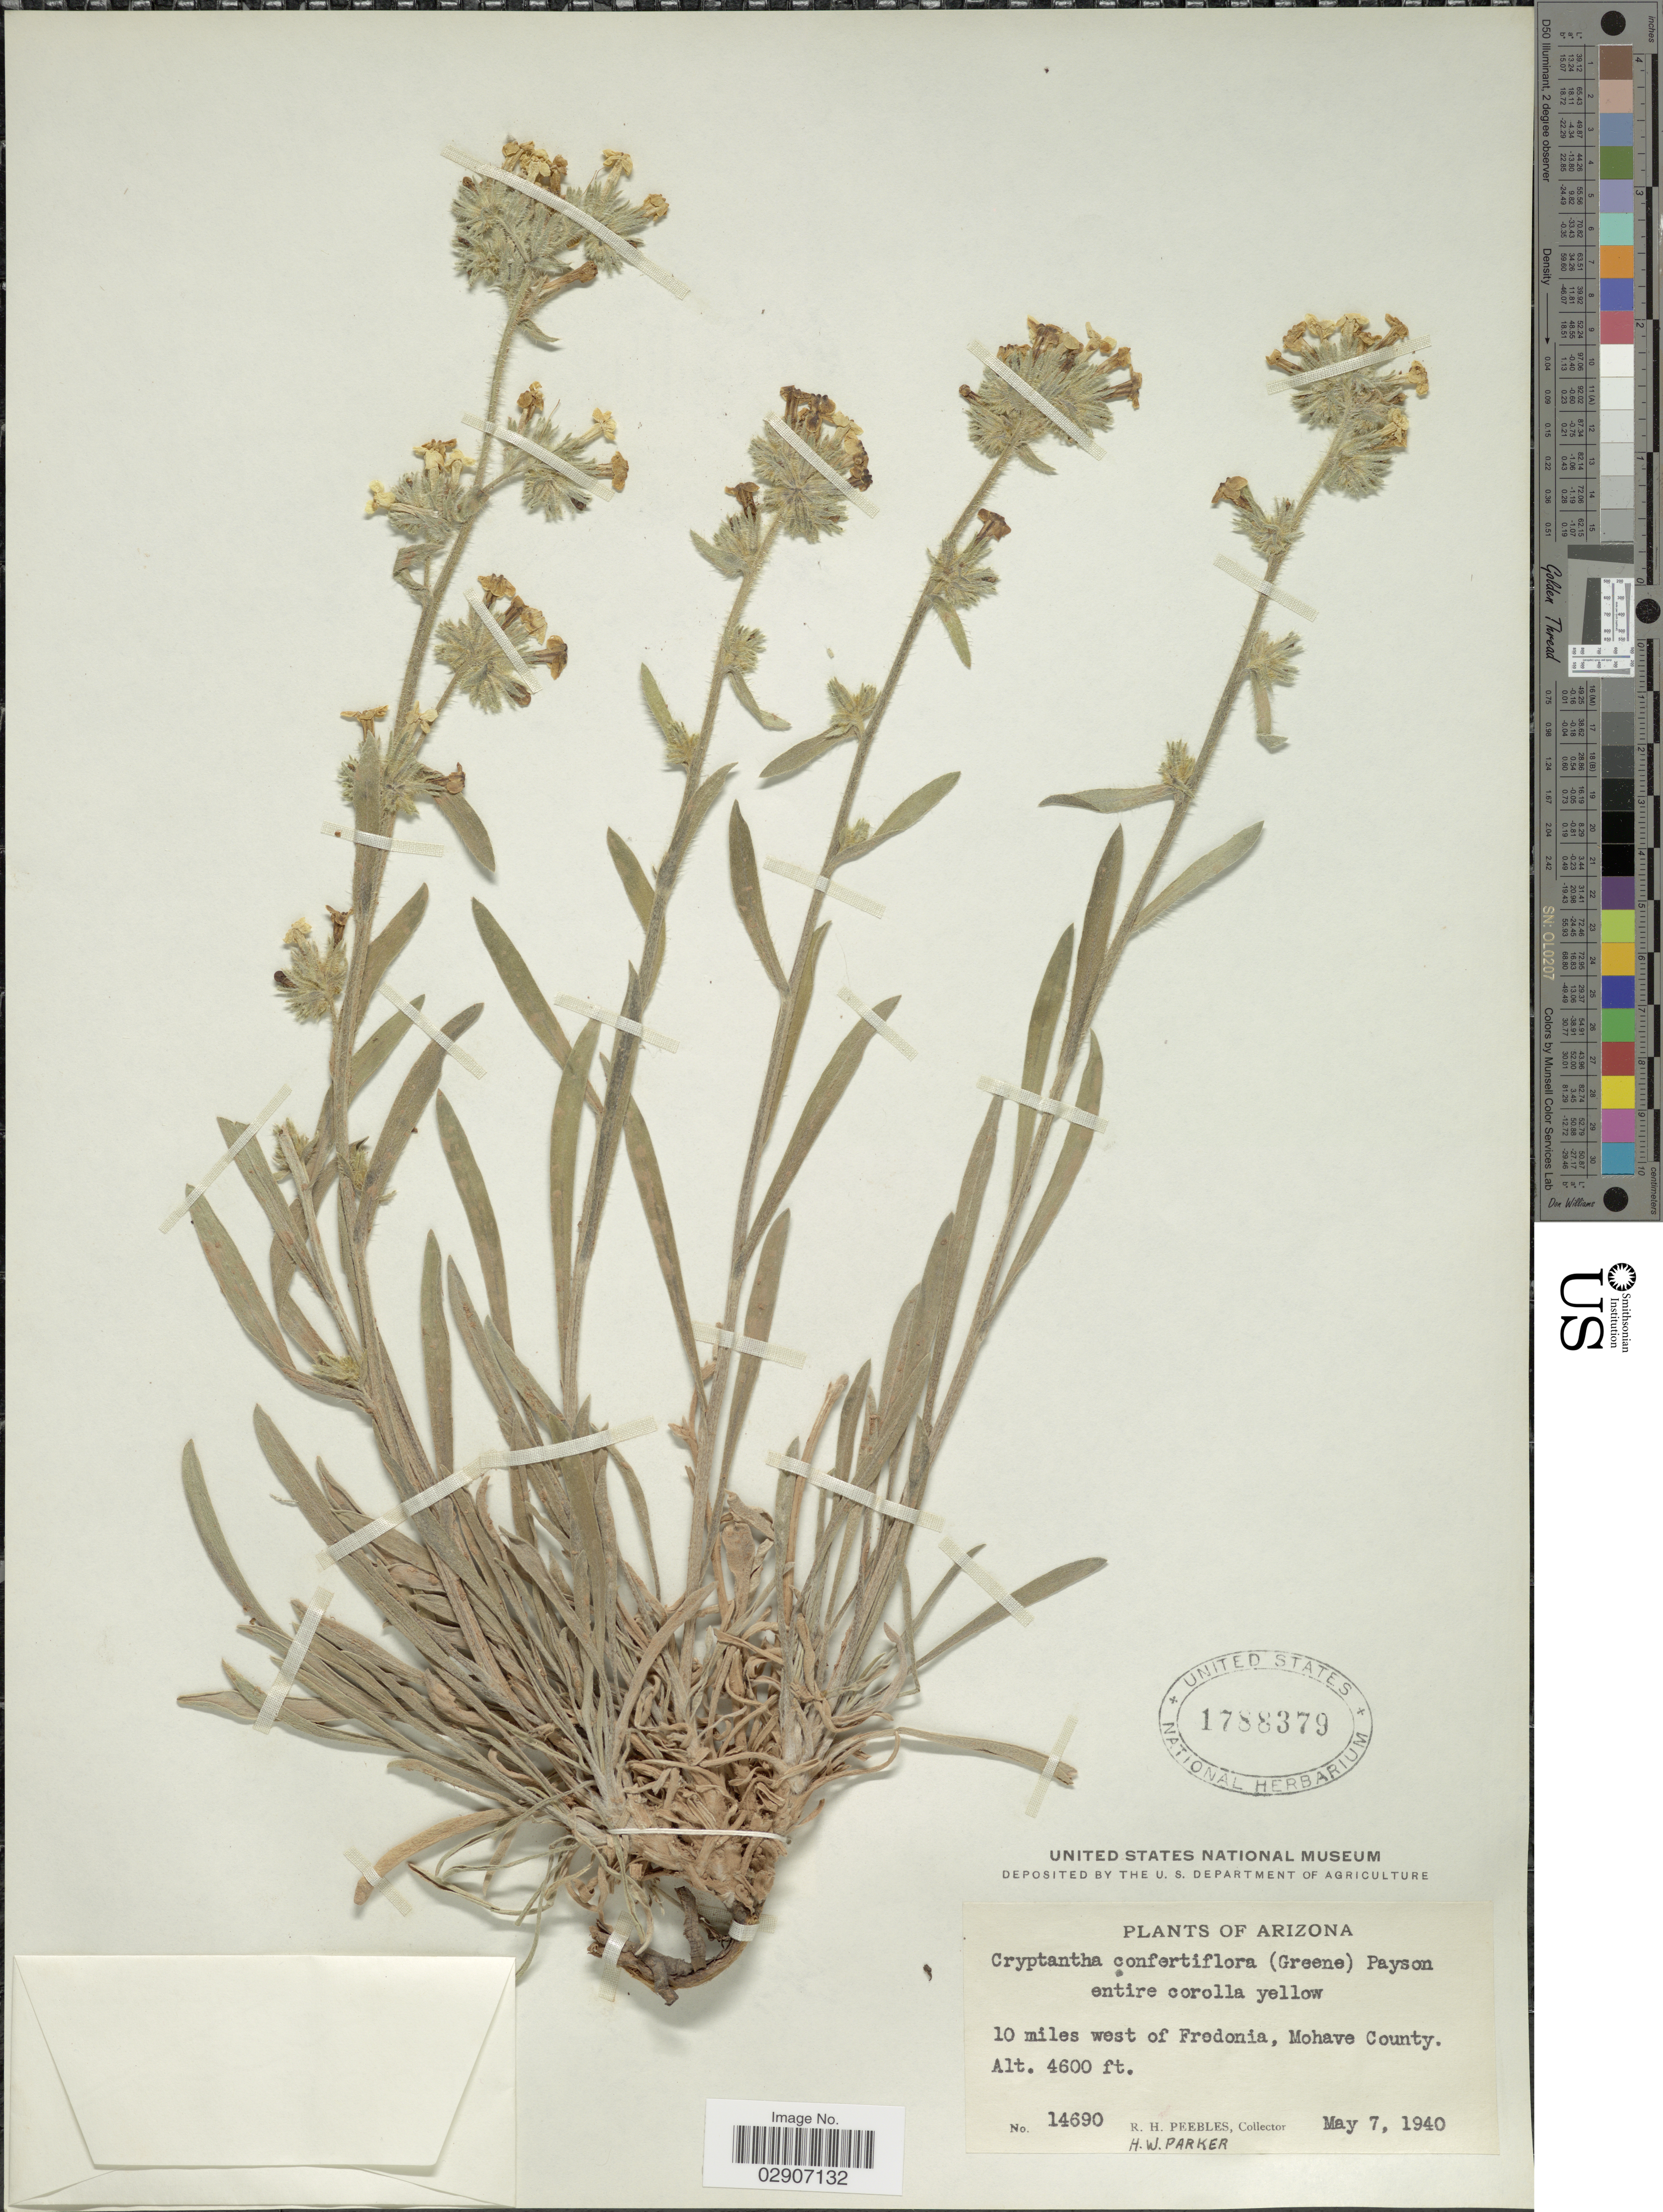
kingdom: Plantae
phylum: Tracheophyta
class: Magnoliopsida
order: Boraginales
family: Boraginaceae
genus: Cryptantha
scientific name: Cryptantha confertiflora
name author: (Greene) Payson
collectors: R. H. Peebles & H. W. Parker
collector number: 14690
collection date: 1940-05-07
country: United States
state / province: Arizona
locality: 10 miles west of Fredonia, Mohave County.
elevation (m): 1402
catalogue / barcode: US 1788379